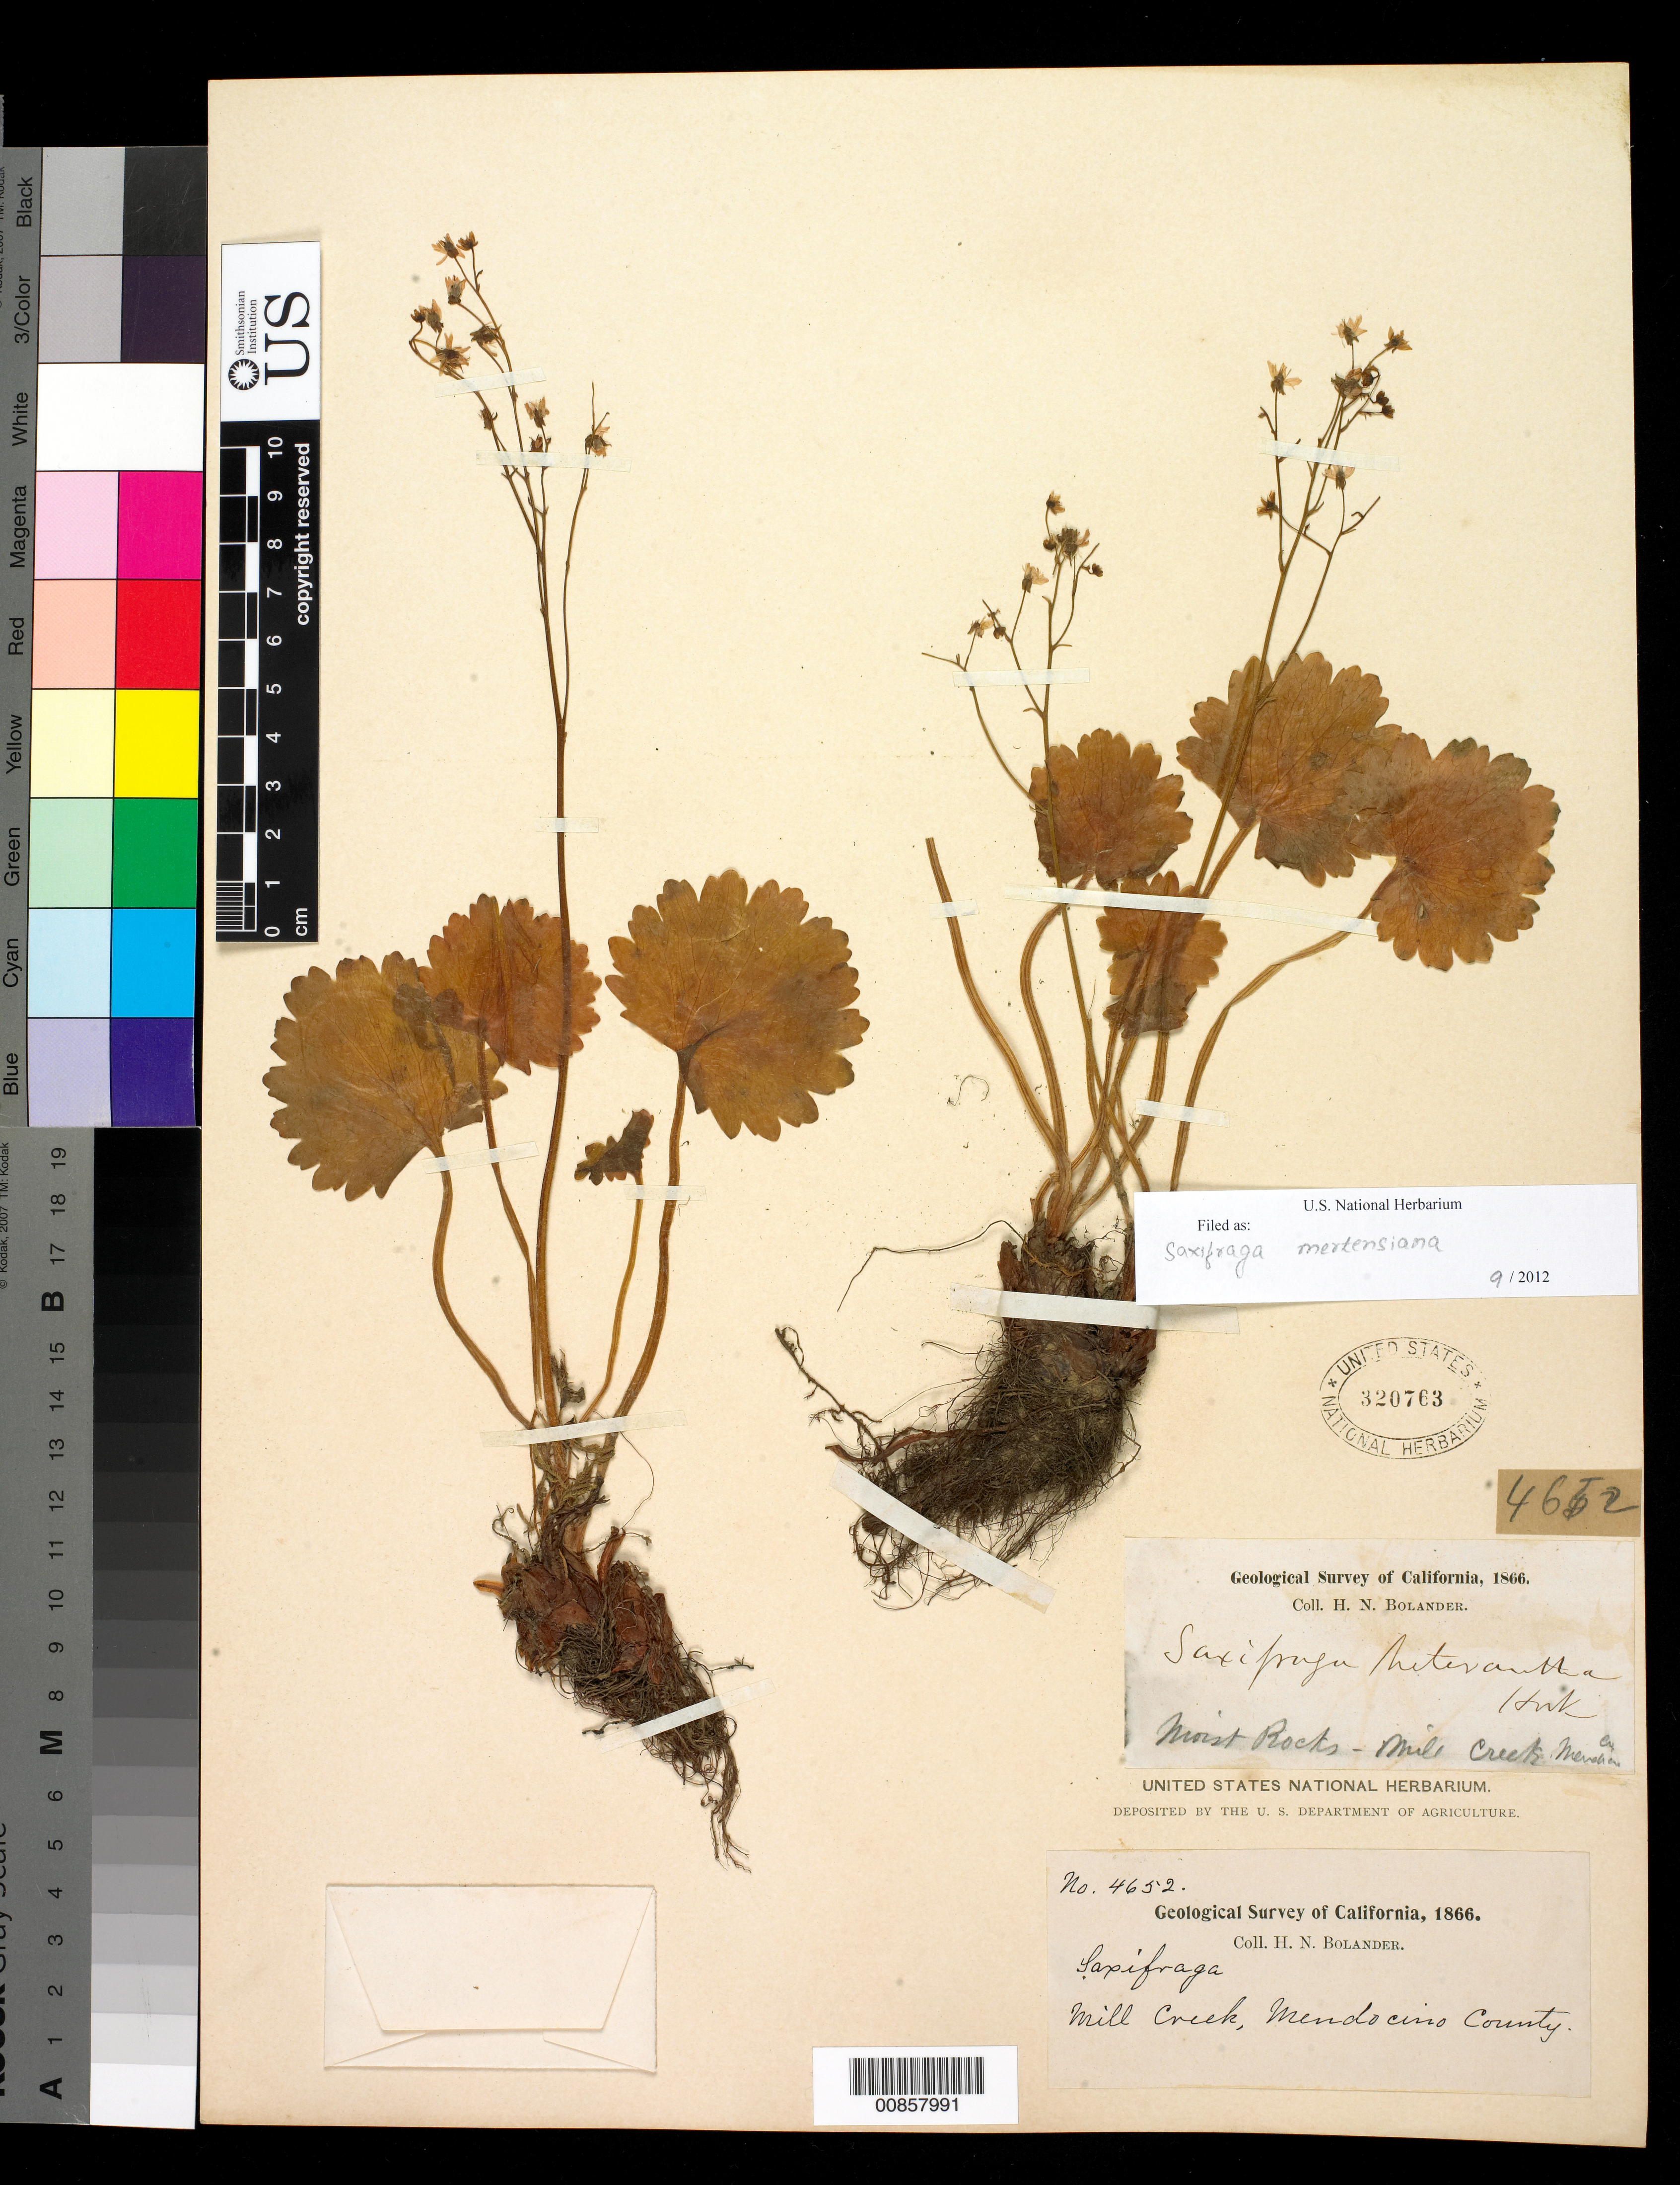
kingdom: Plantae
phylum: Tracheophyta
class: Magnoliopsida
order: Saxifragales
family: Saxifragaceae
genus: Saxifraga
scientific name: Saxifraga mertensiana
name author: Bong.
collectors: H. Bolander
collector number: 4652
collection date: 1866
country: United States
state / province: California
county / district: Mendocino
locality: Mill Creek.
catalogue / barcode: US 320763